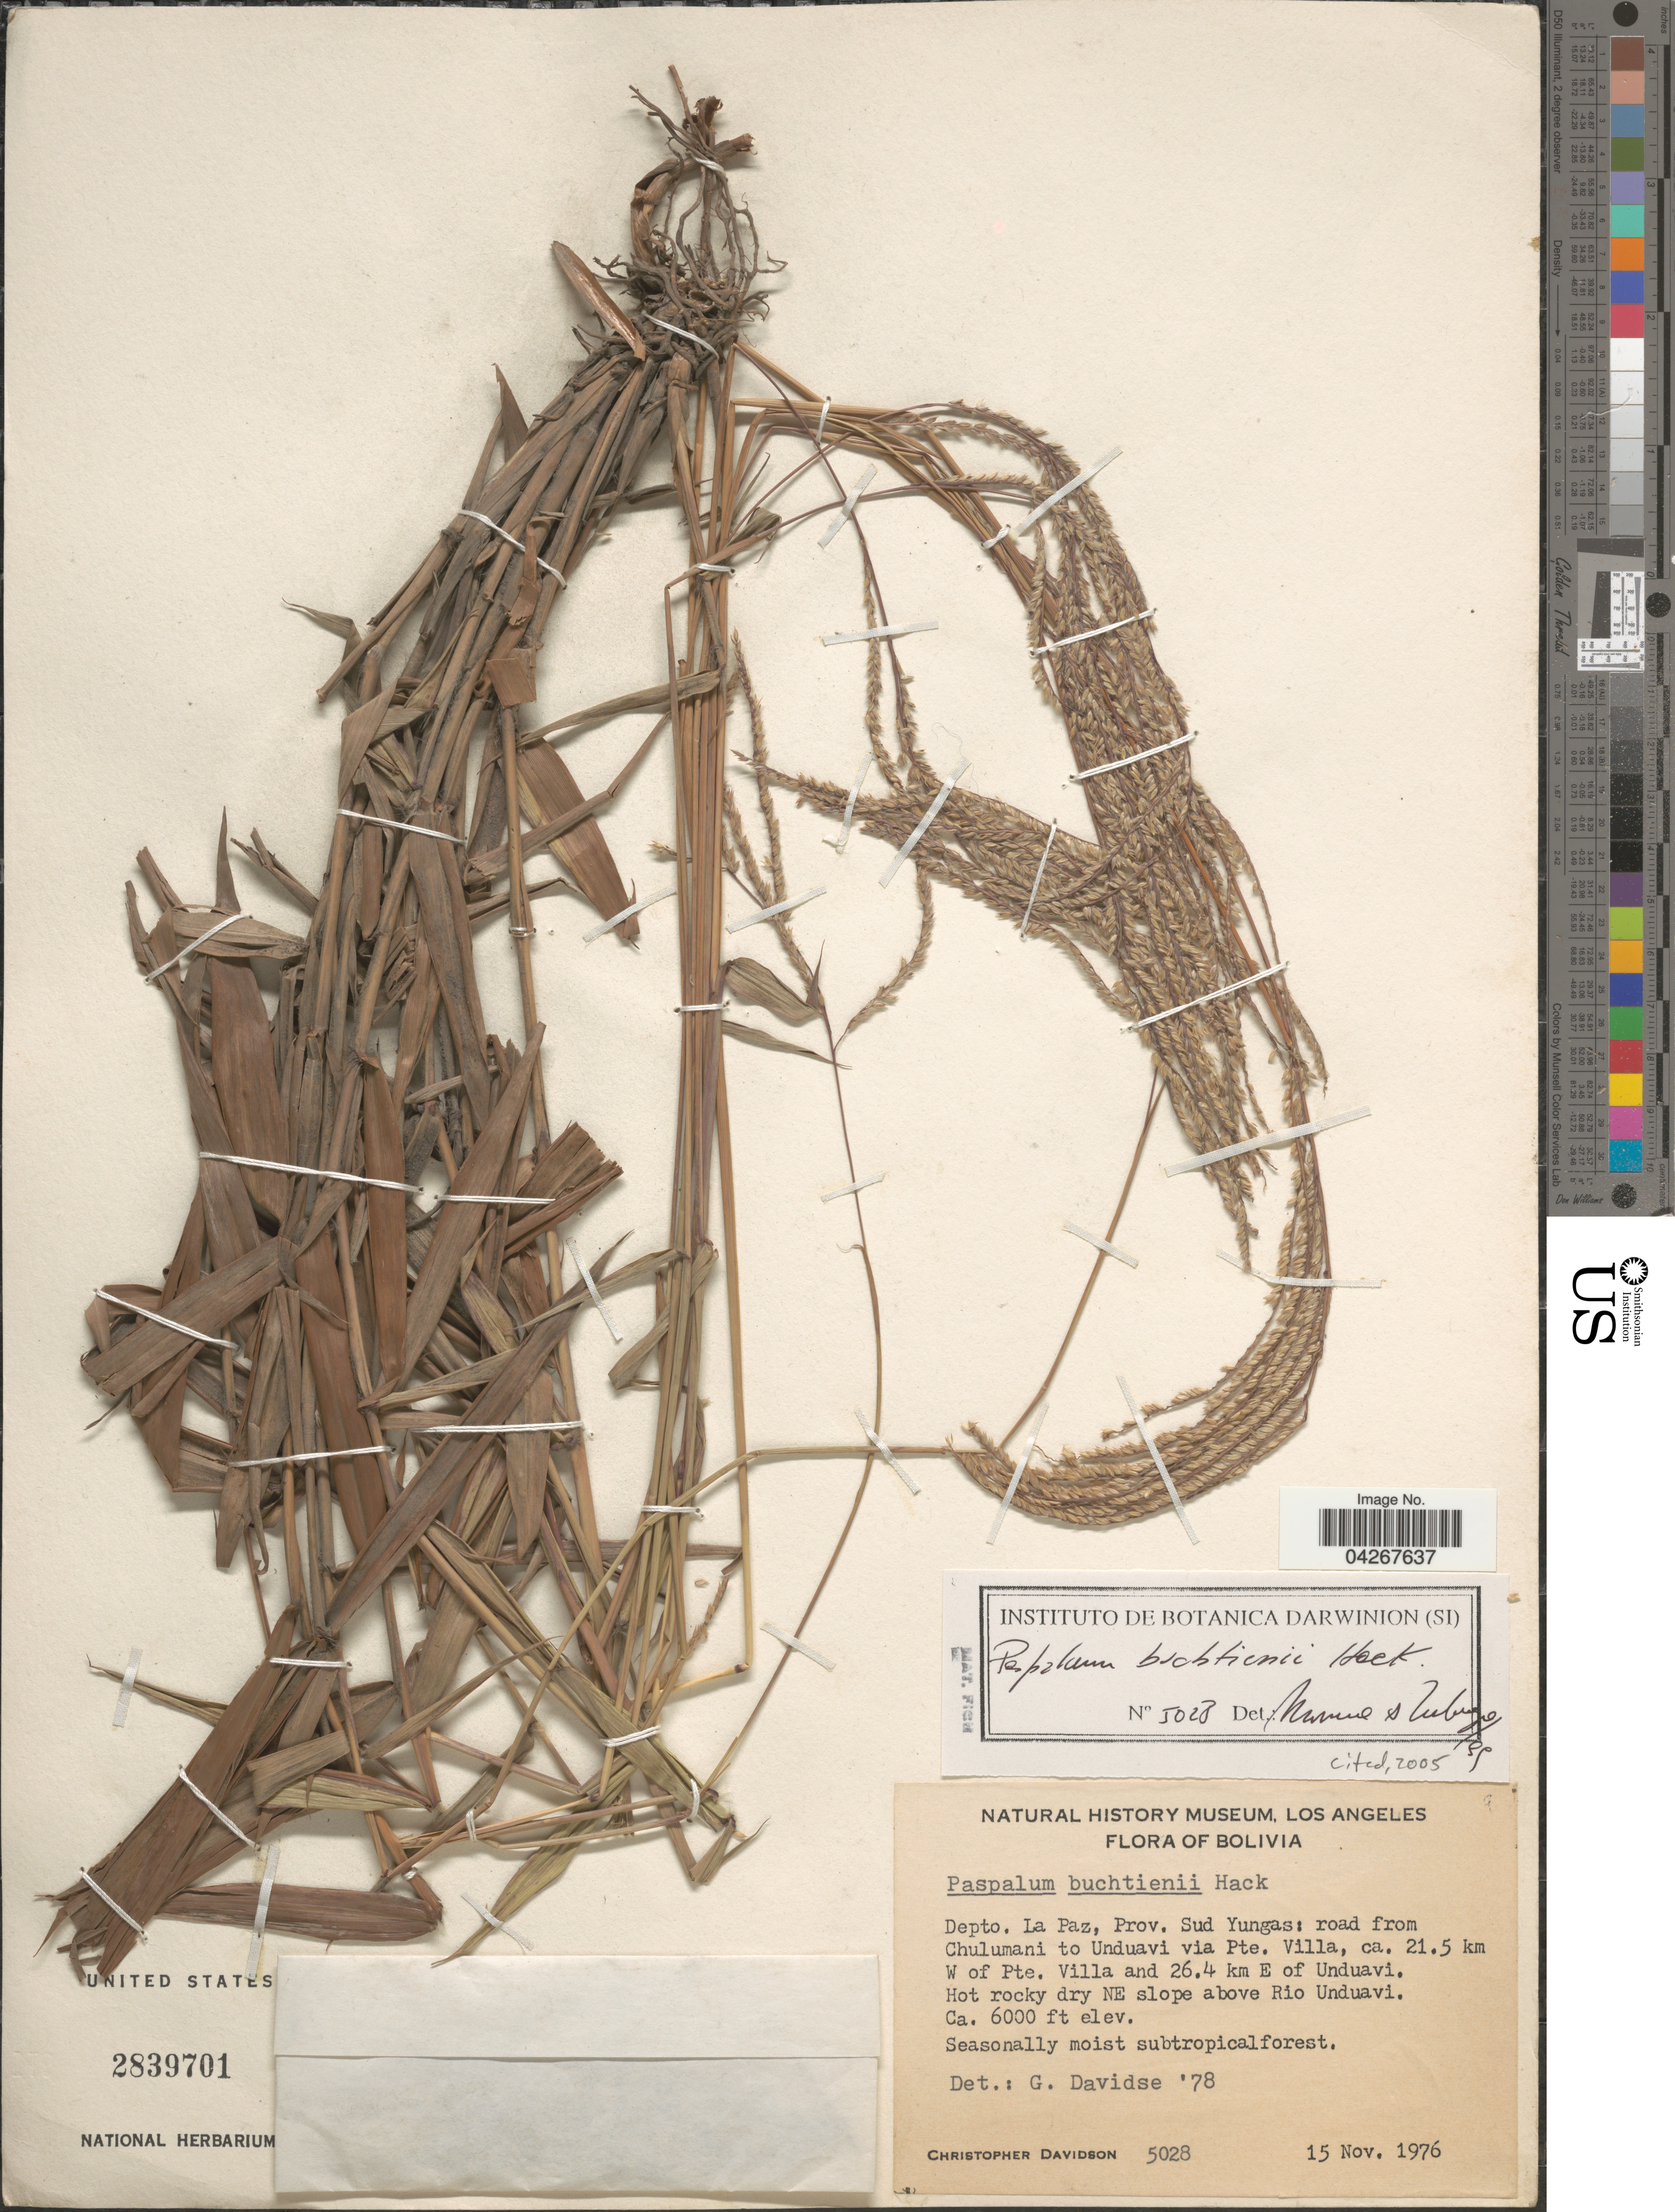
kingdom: Plantae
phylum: Tracheophyta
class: Liliopsida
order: Poales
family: Poaceae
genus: Paspalum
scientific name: Paspalum buchtienii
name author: Hack.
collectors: C. Davidson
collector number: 5028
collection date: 1976-11-15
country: Bolivia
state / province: La Paz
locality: Depto. La Paz, Prov. Sud Yungas: road from Chulumani to Unduavi via Pte. Villa, ca. 21.5 km W of Pte. Villa and 26.4 km E of Unduavi. Hot rocky dry NE slope above Rio Unduavi.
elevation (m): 1829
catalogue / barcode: US 2839701